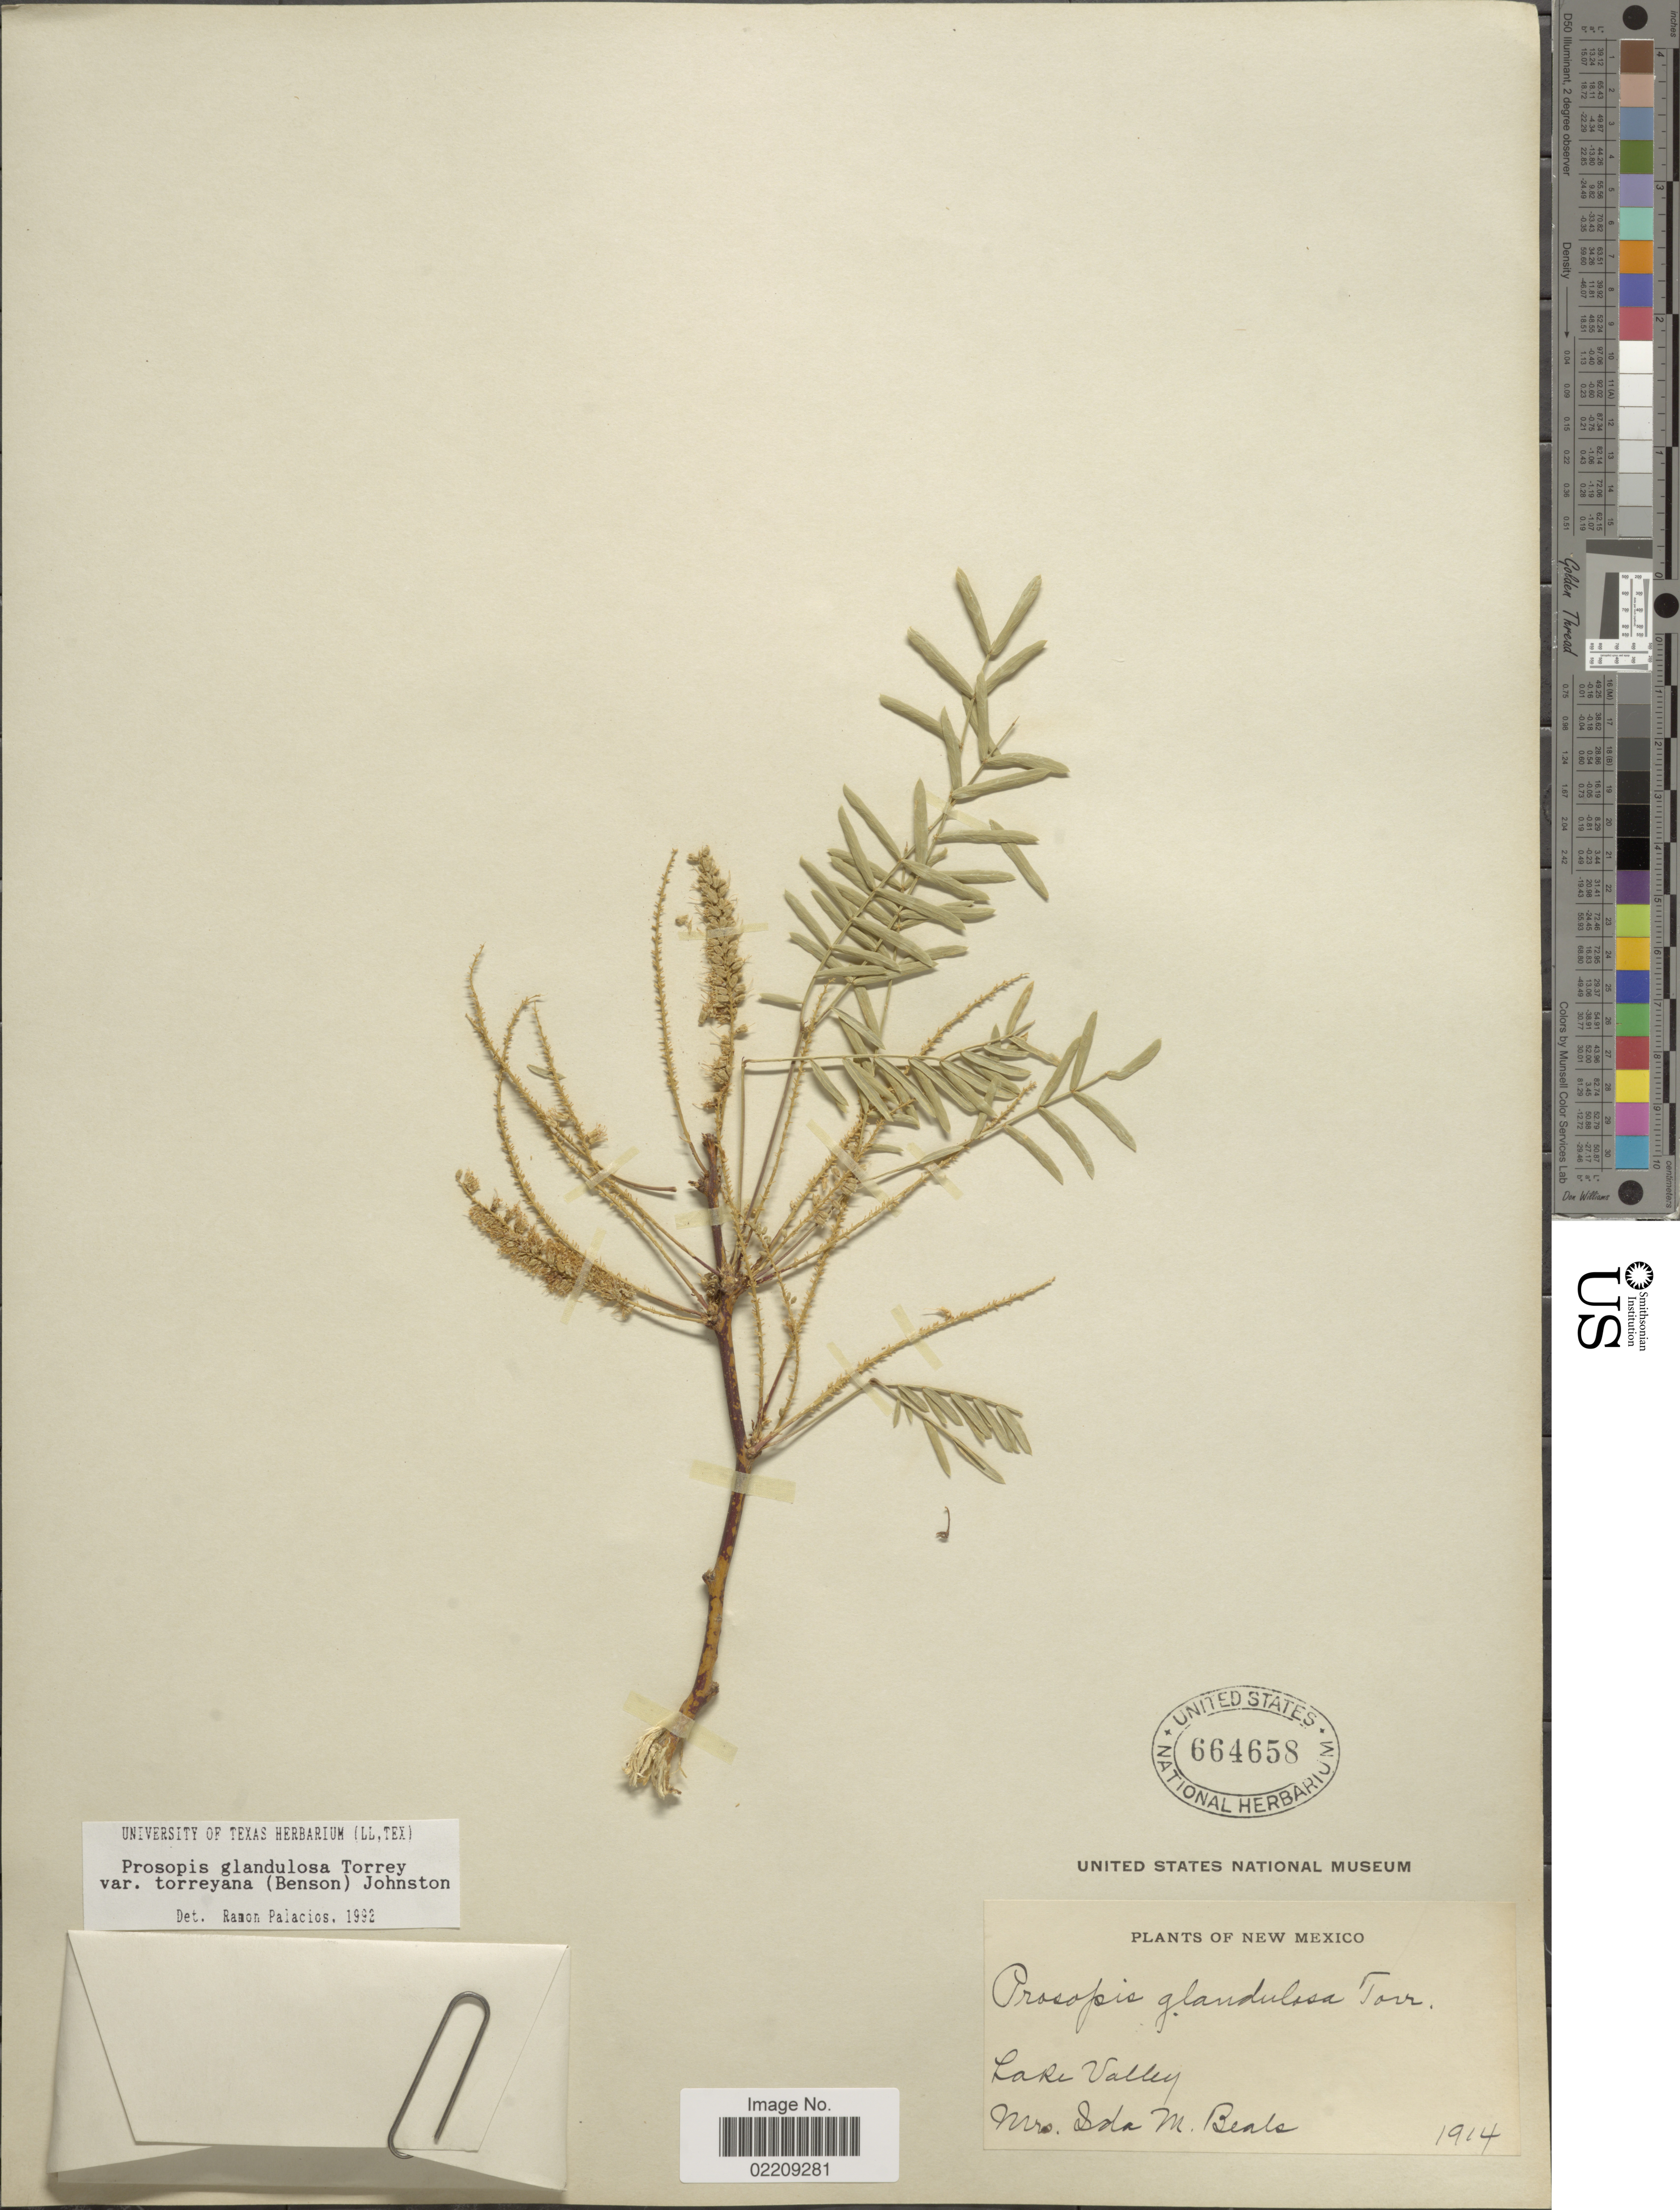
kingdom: Plantae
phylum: Tracheophyta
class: Magnoliopsida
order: Fabales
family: Fabaceae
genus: Neltuma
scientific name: Neltuma odorata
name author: (Torr. & Frém.) C. E. Hughes & G.P. Lewis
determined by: Strong, Mark T., (BOT), Smithsonian Institution - National Museum of Natural History (UNITED STATES)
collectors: I. M. Beals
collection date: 1914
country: United States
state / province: New Mexico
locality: Lake Valley.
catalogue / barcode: US 664658